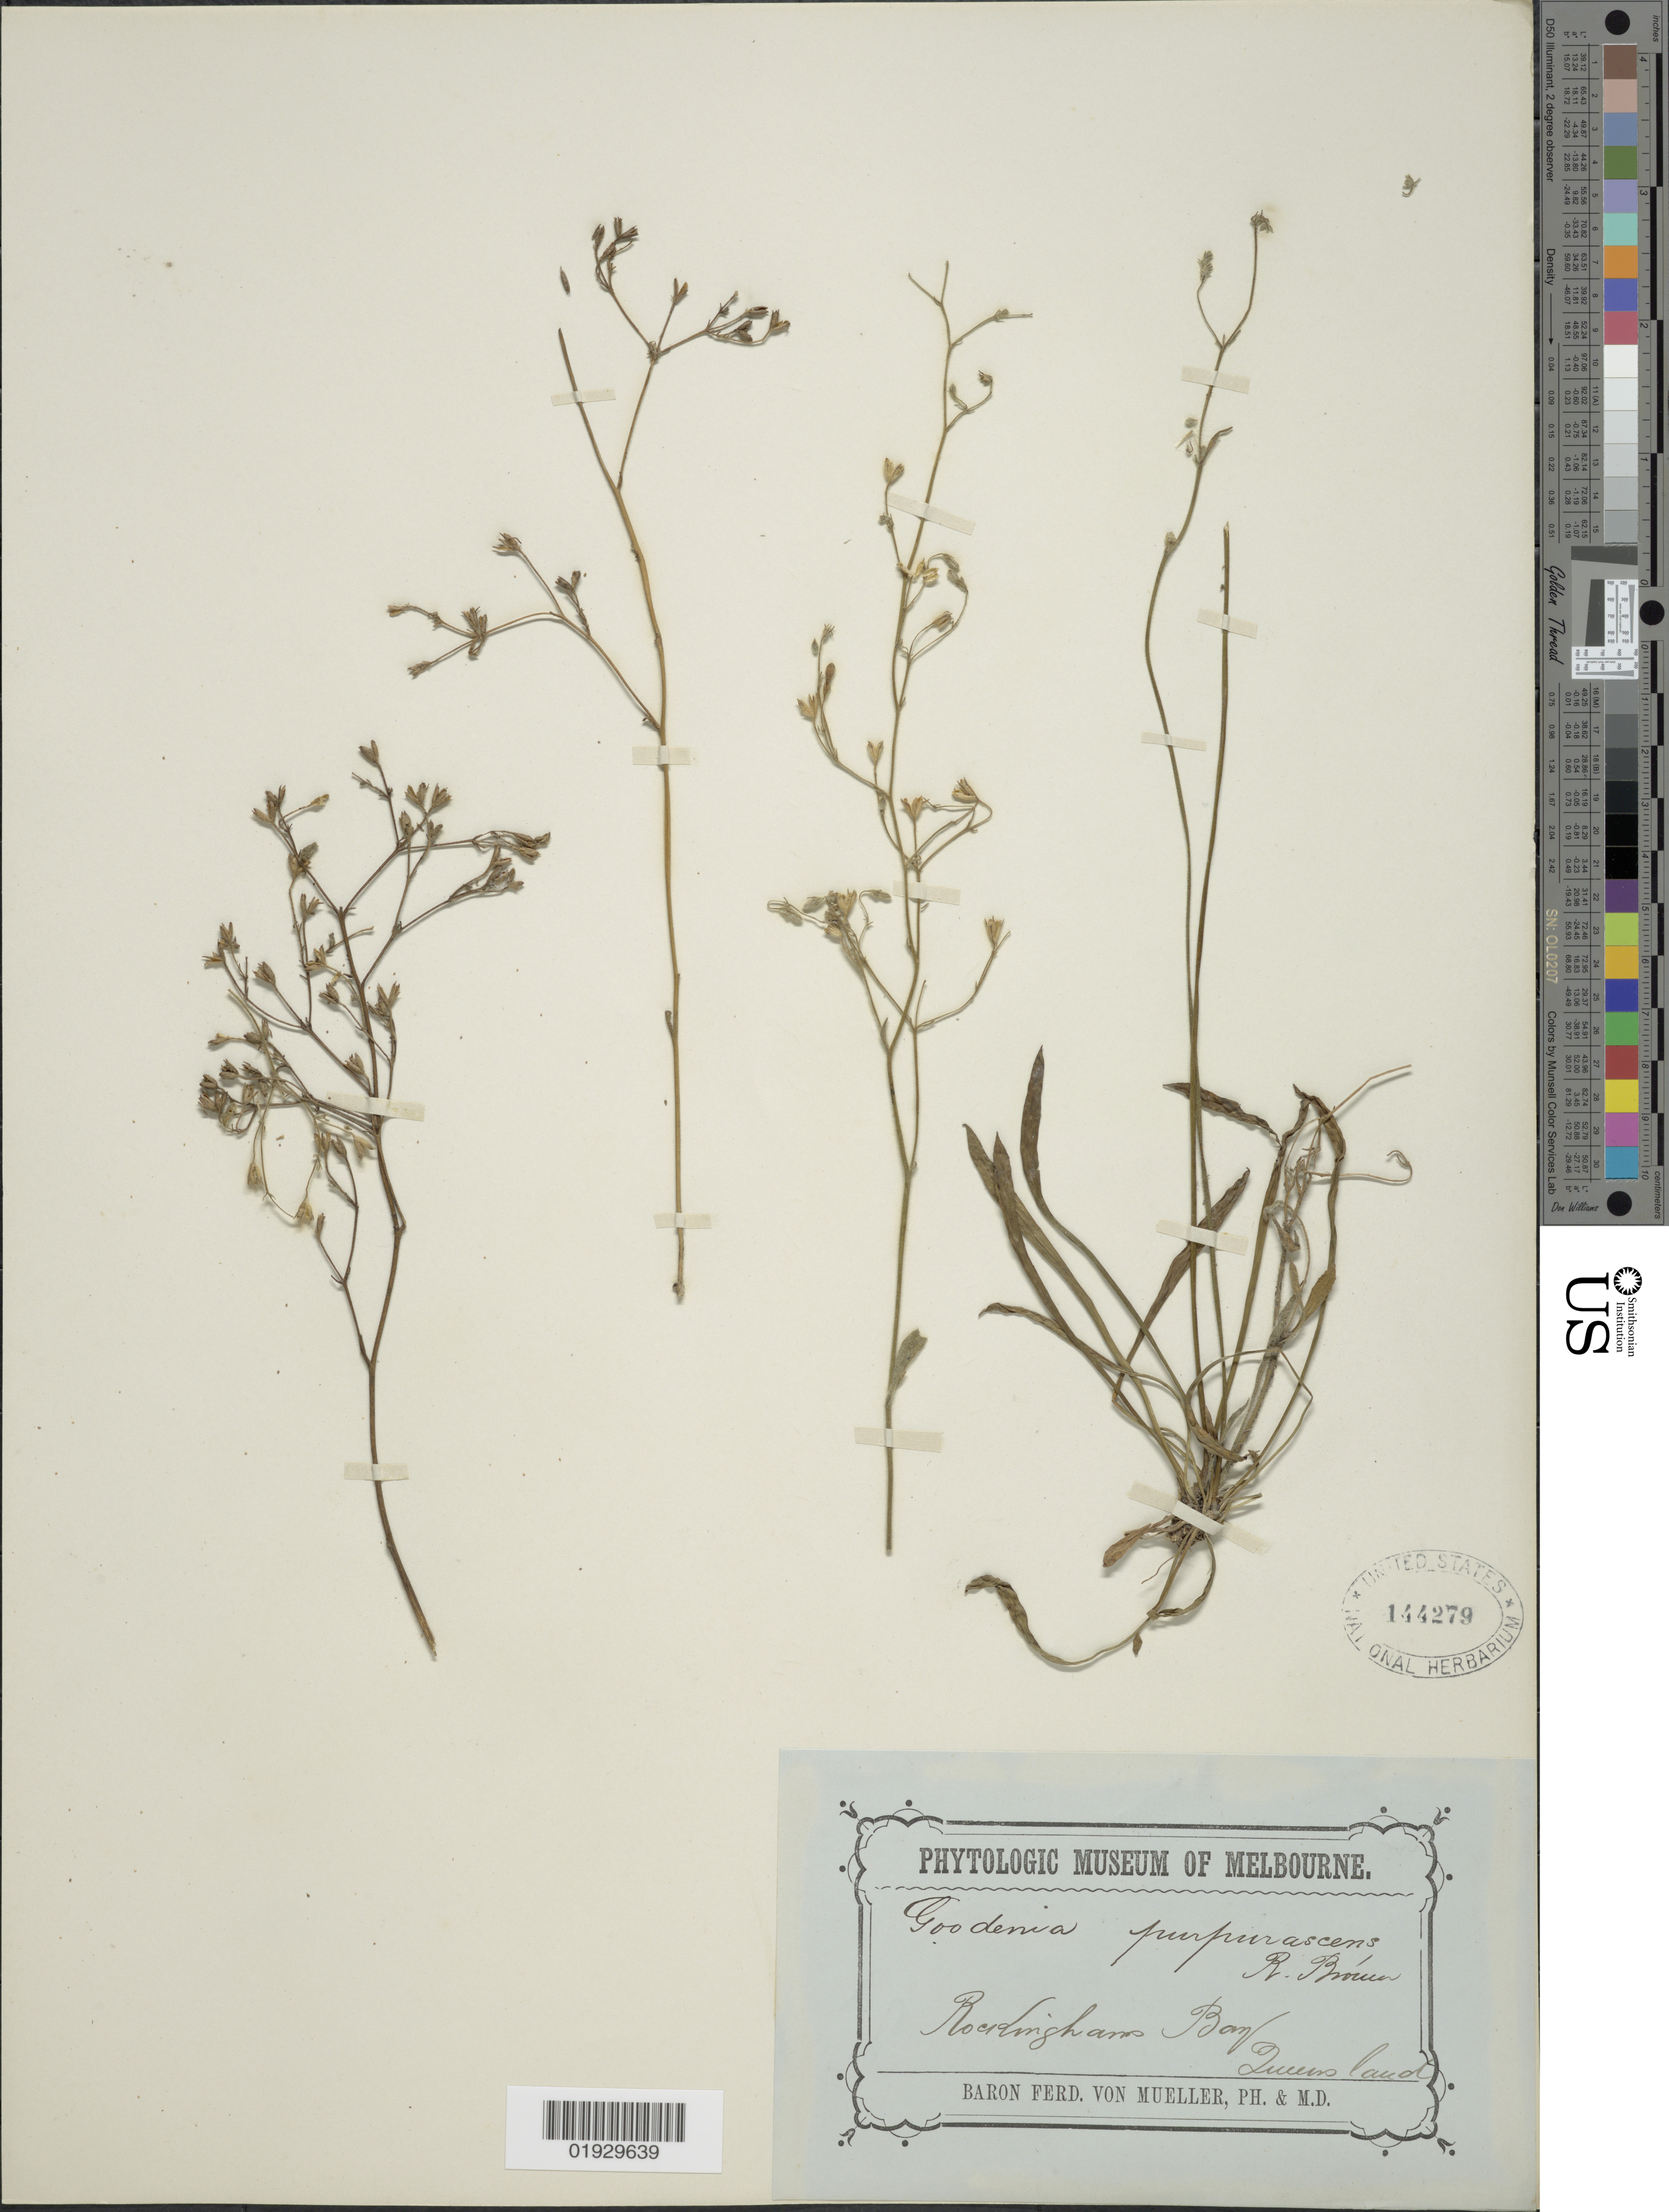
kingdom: Plantae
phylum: Tracheophyta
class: Magnoliopsida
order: Asterales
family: Goodeniaceae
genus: Goodenia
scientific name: Goodenia purpurascens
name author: R. Br.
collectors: F. Mueller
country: Australia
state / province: Queensland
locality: Rockinghams Bay, Queensland.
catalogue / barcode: US 144279